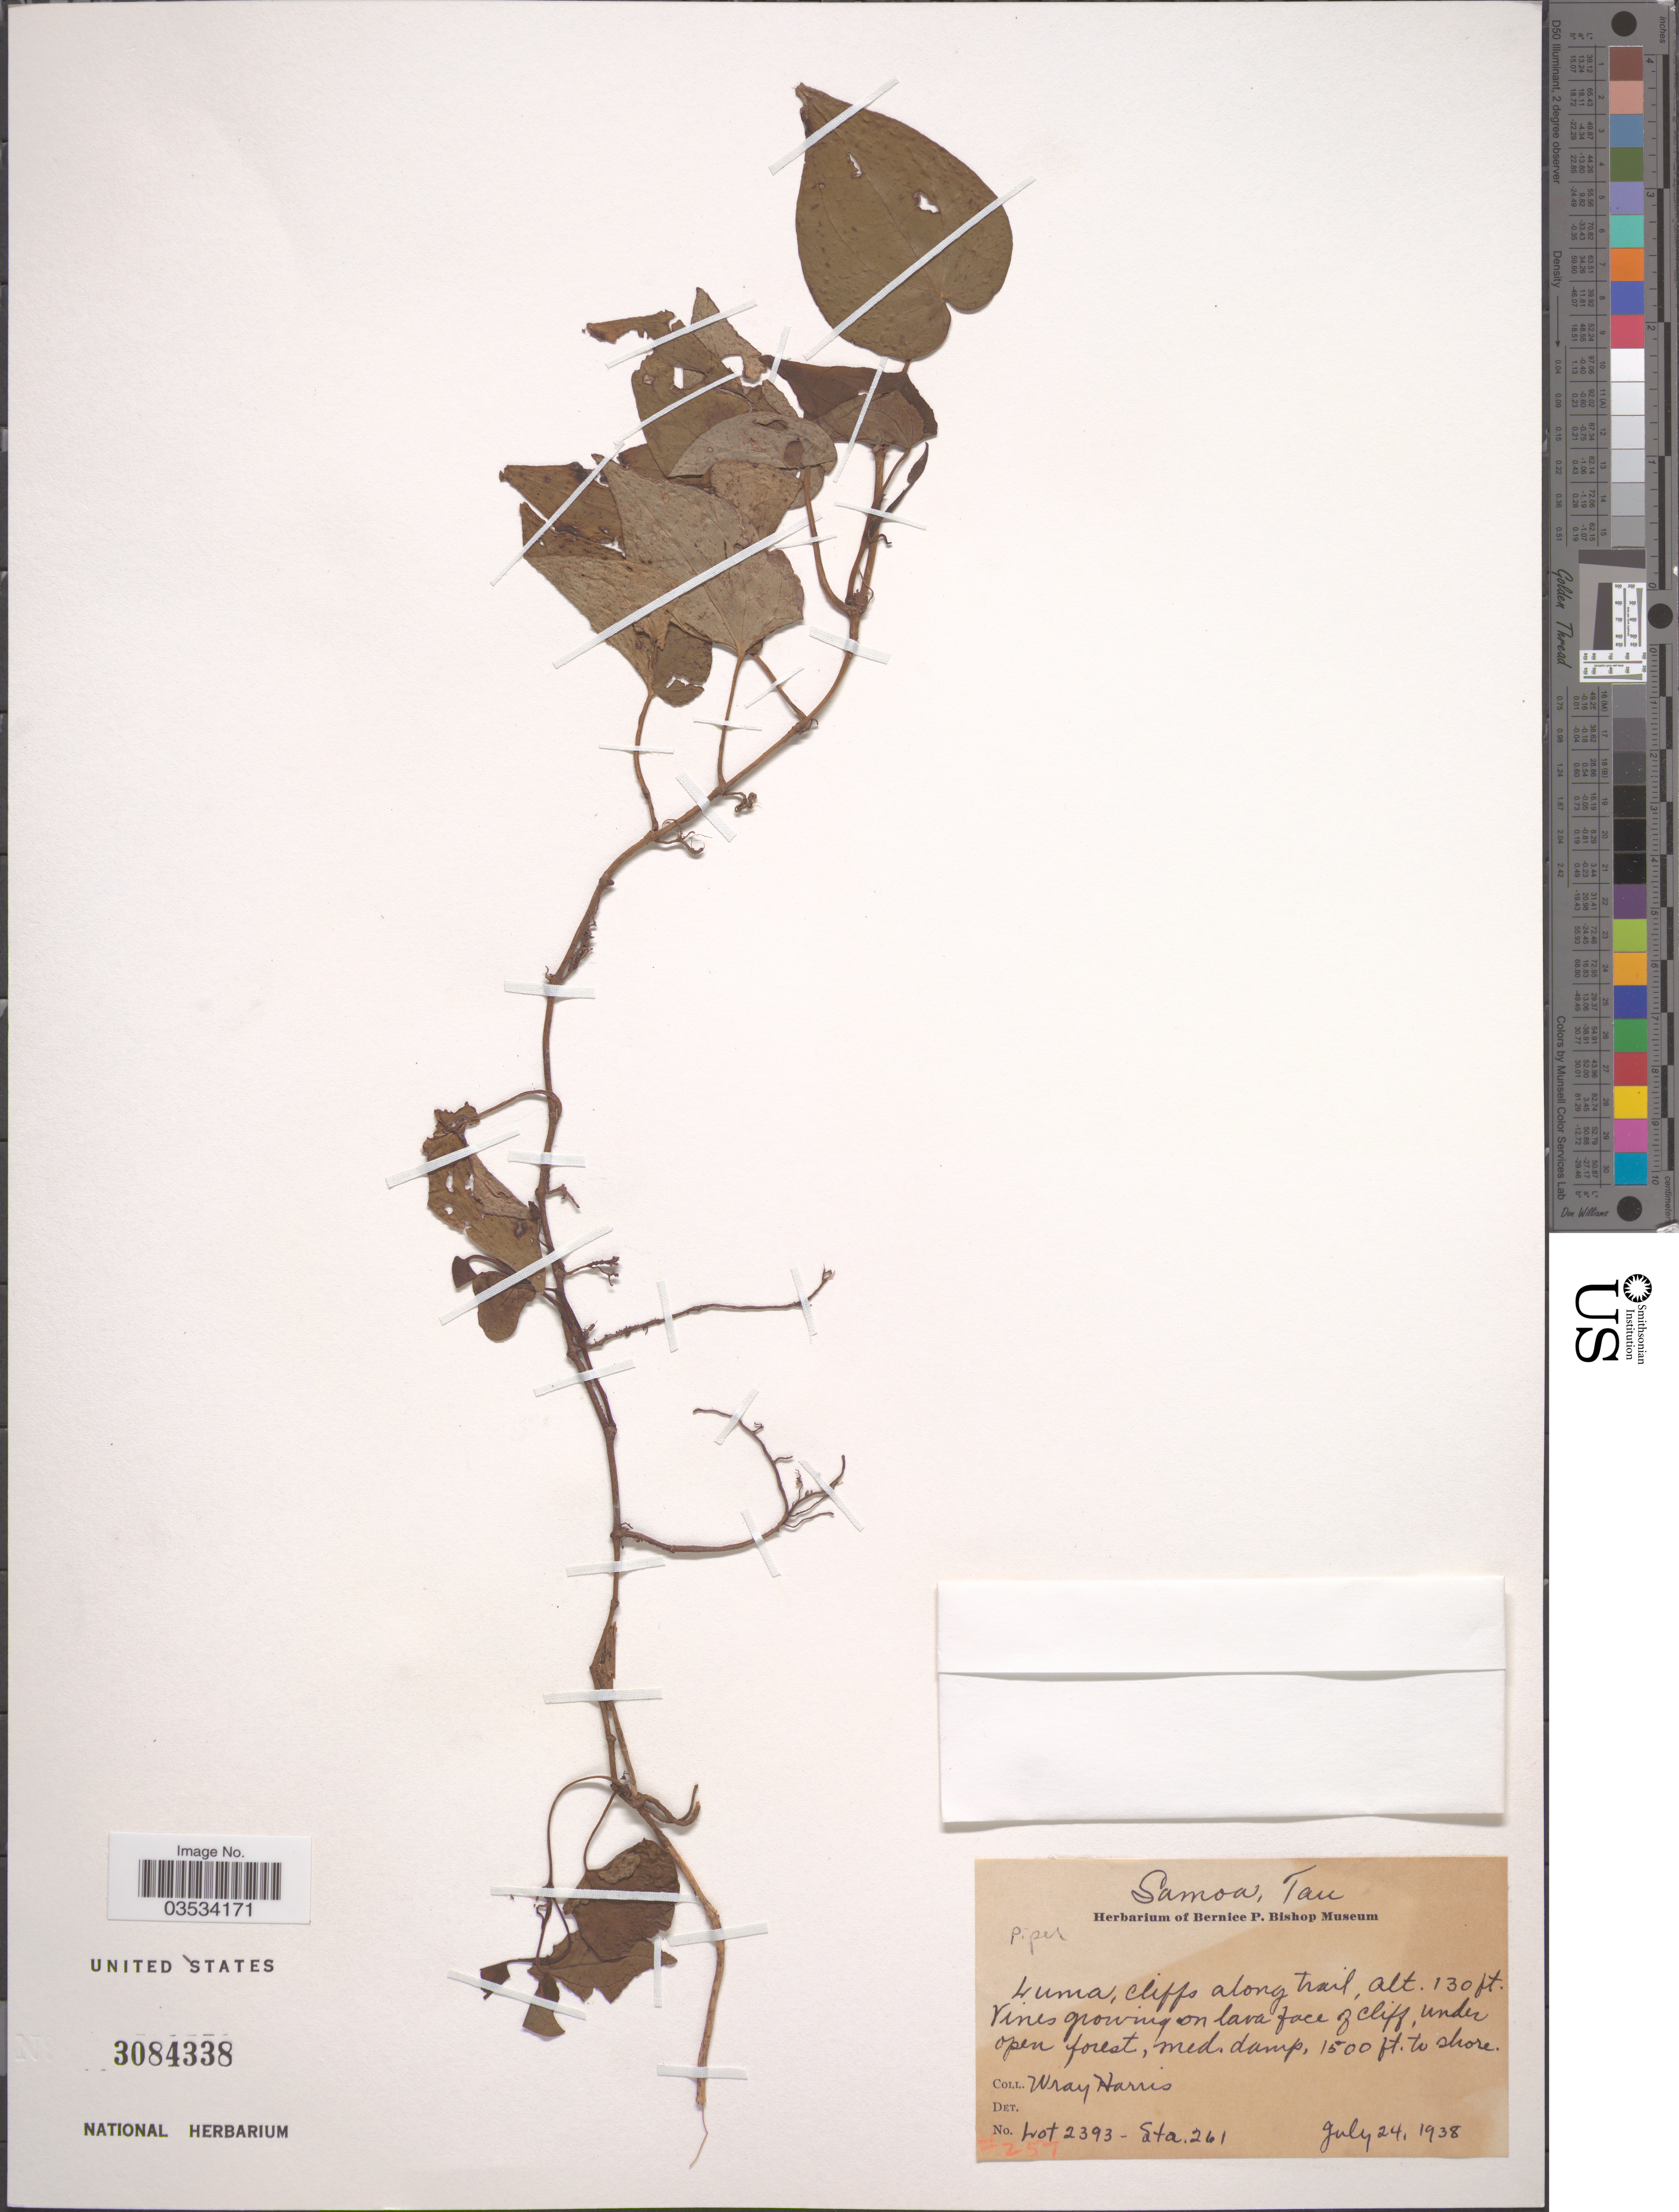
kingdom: Plantae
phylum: Tracheophyta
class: Magnoliopsida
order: Piperales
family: Piperaceae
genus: Piper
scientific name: Piper sp.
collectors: W. Harris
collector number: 257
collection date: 1938-07-24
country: American Samoa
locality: Samoa, Tau. Luma, cliffs along trail.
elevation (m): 40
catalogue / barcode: US 3084338